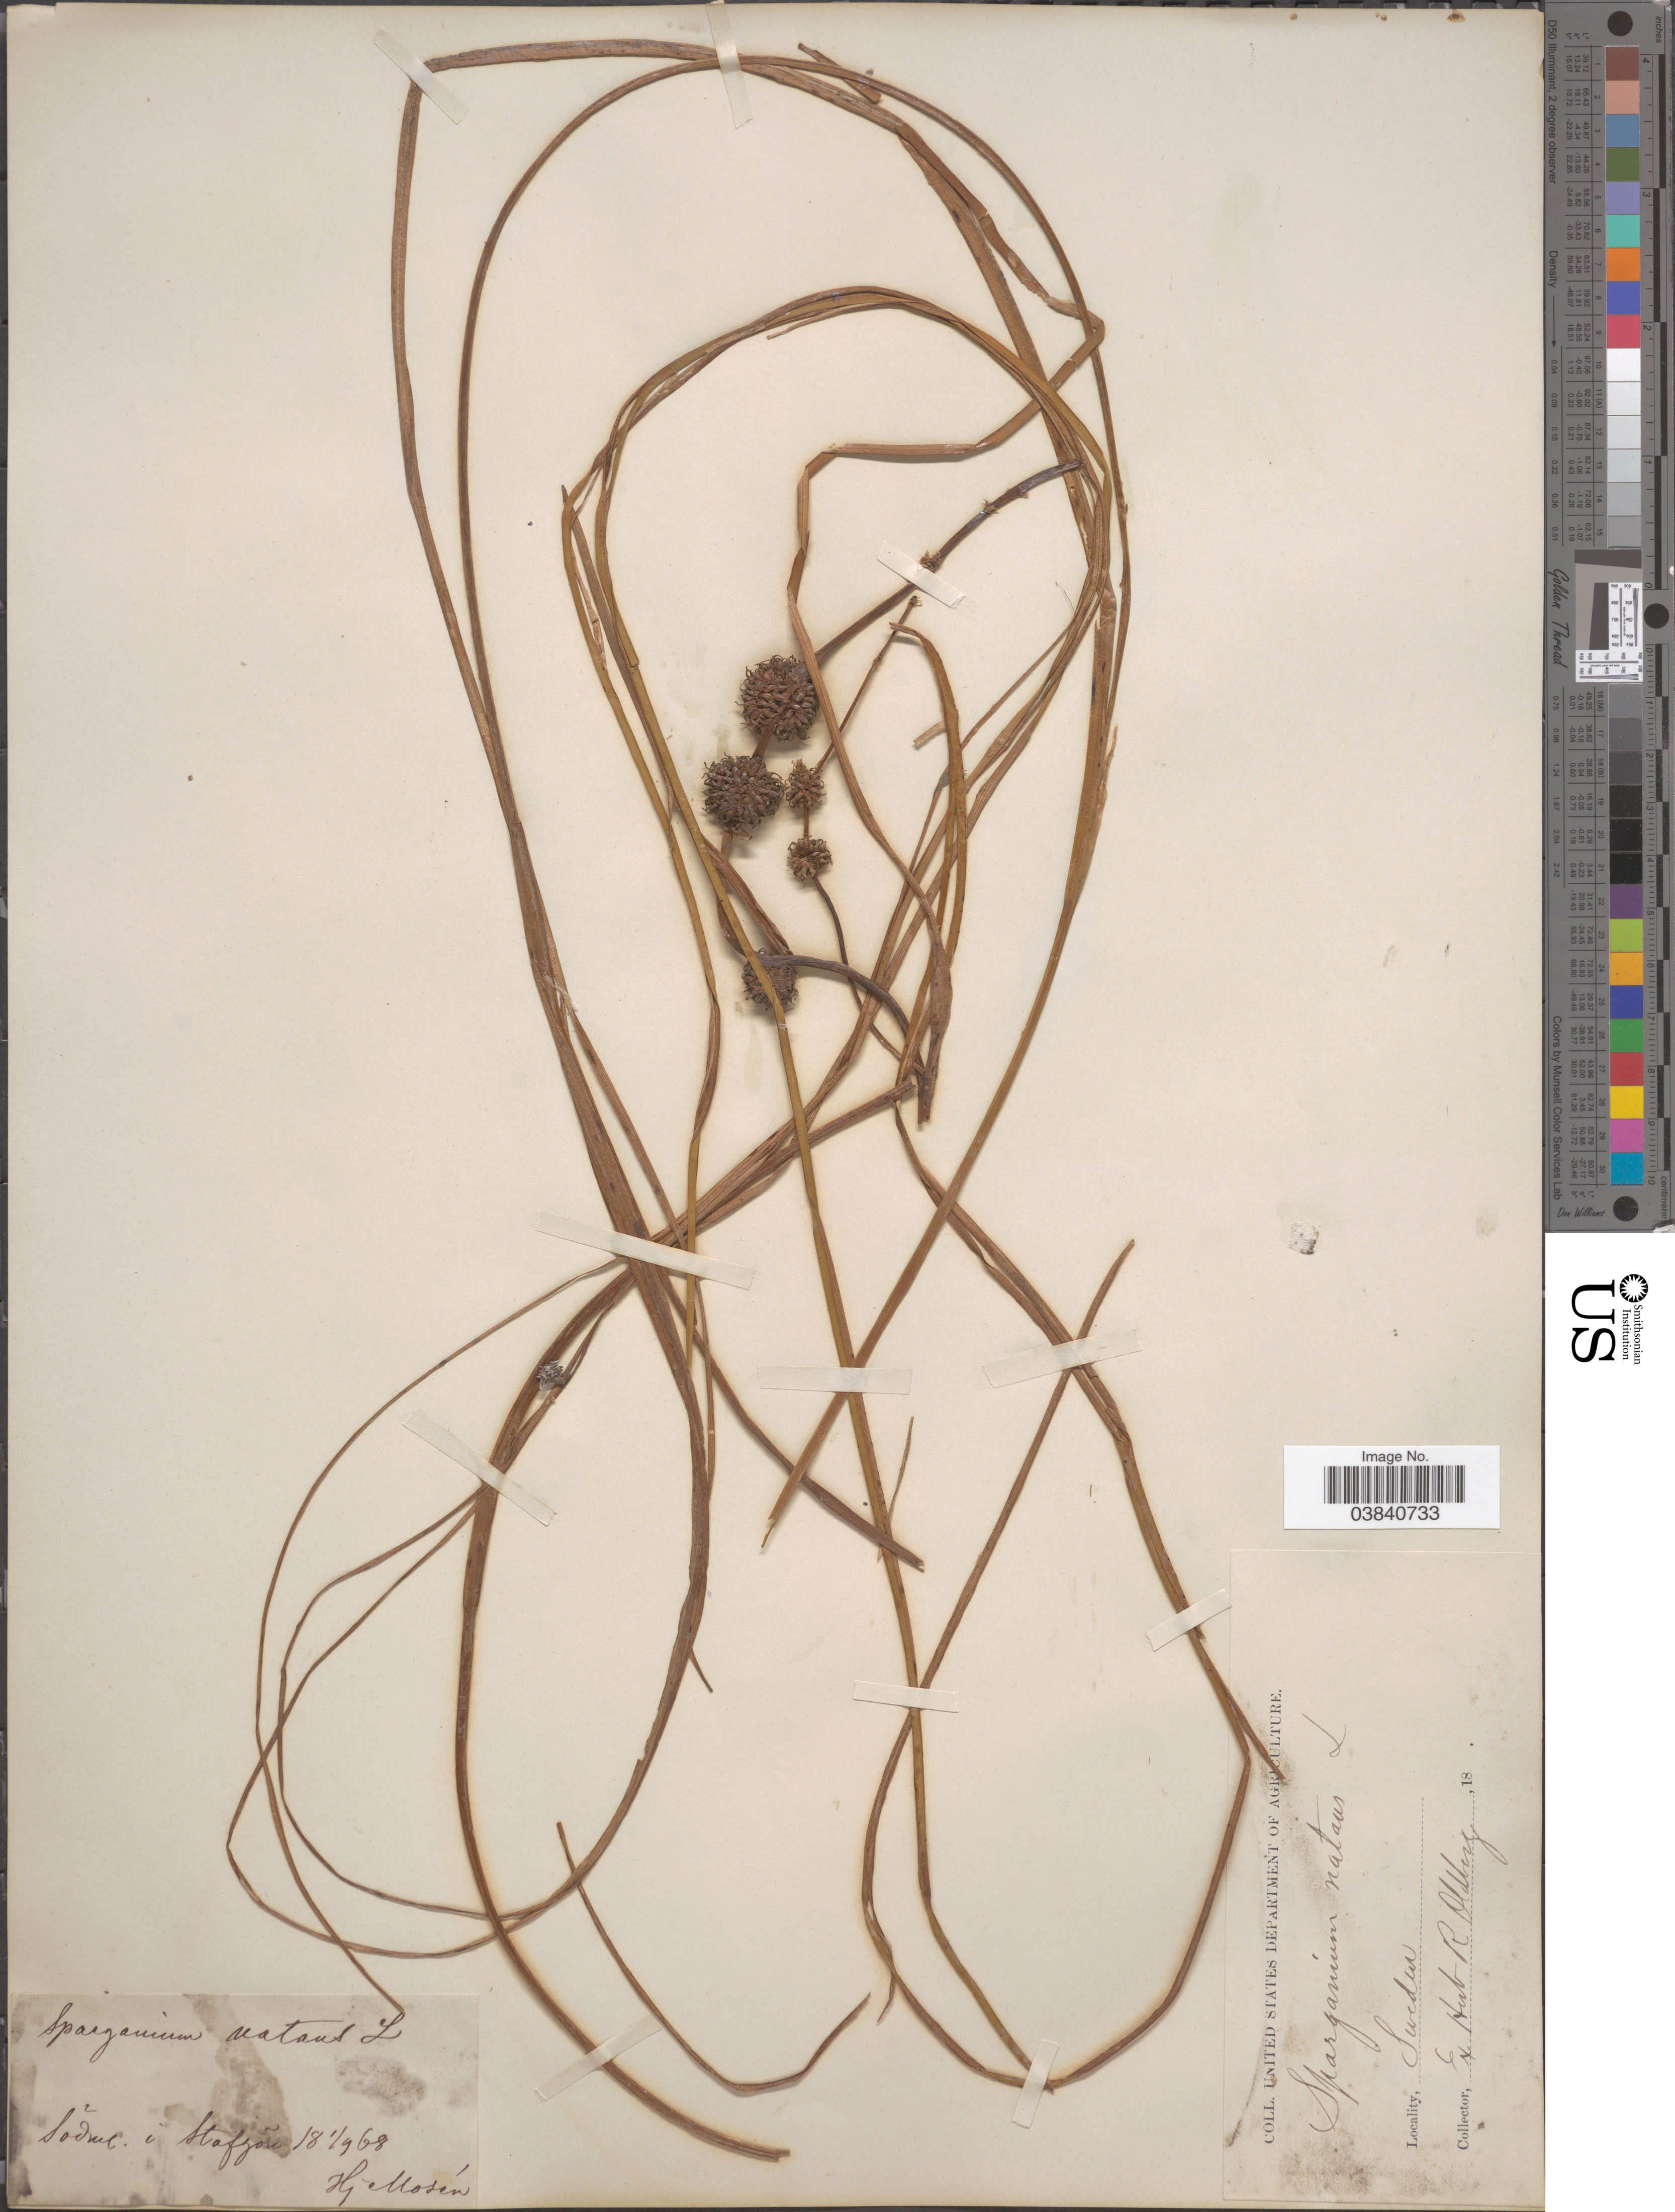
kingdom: Plantae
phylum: Tracheophyta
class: Liliopsida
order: Poales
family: Typhaceae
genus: Sparganium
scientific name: Sparganium natans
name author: L.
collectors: H. Mosén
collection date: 1868-09-01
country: Sweden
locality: Sodml. i Stafjon [ = Stavsjön].